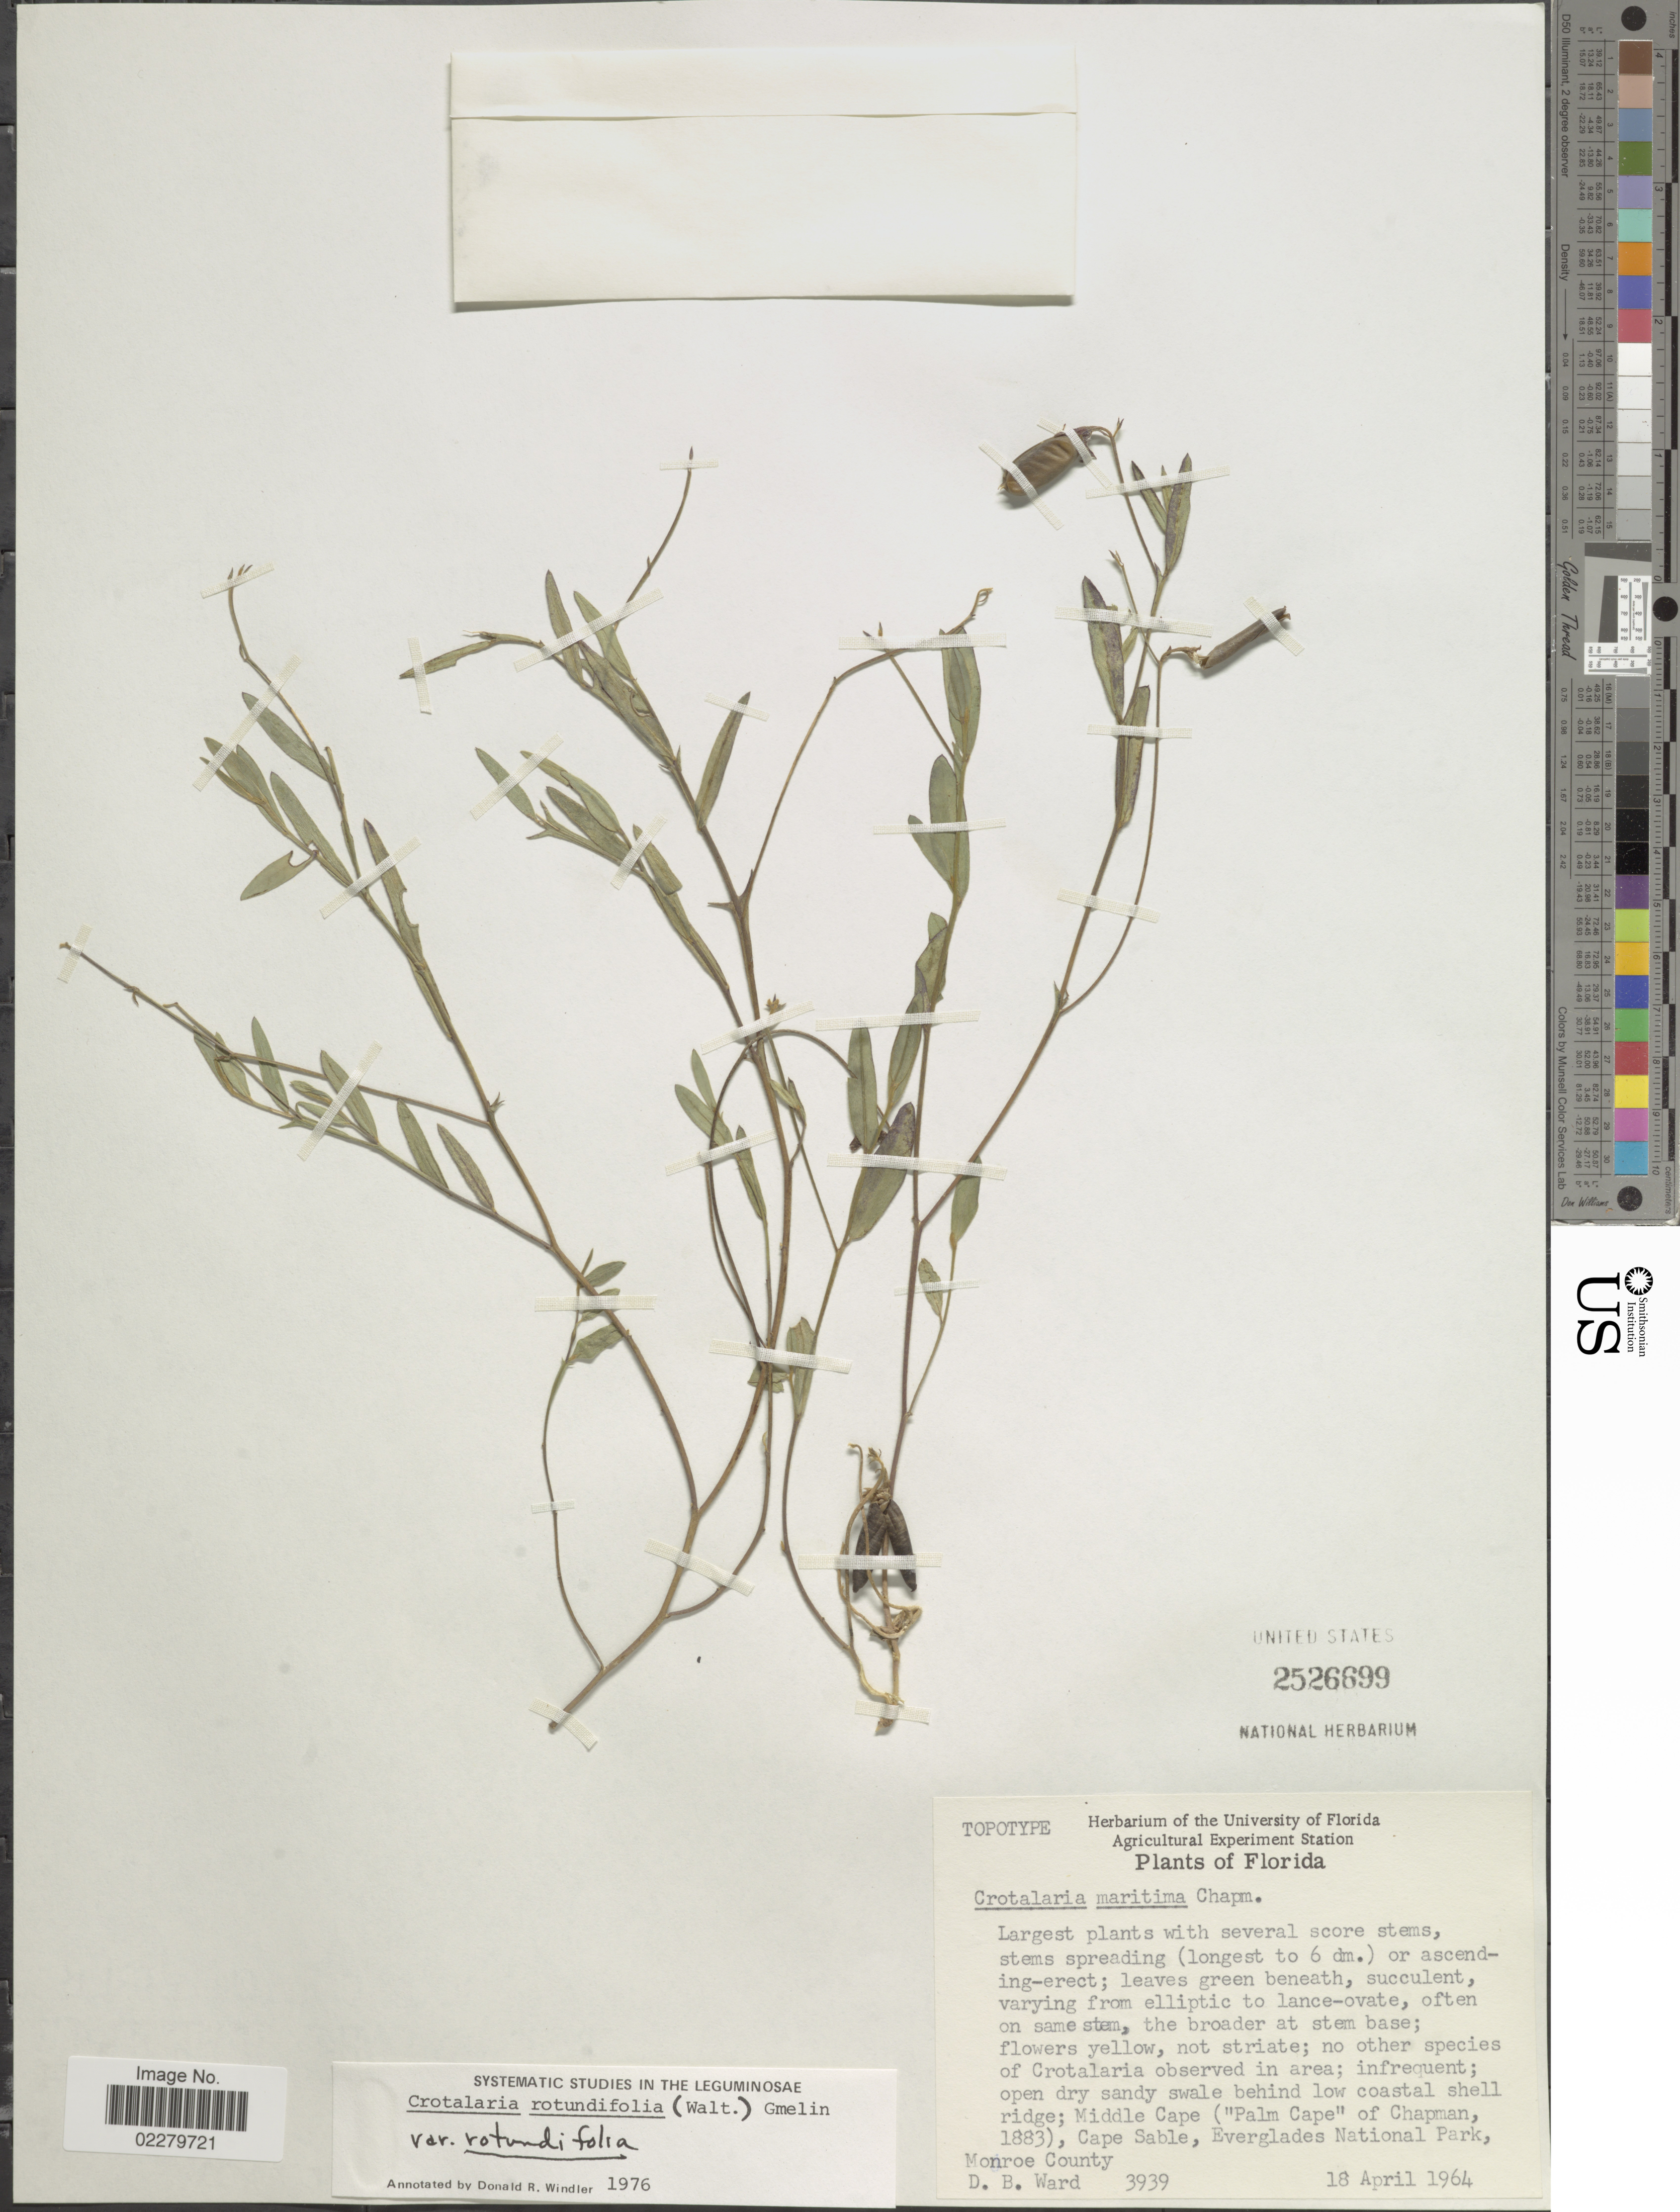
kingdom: Plantae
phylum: Tracheophyta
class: Magnoliopsida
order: Fabales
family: Fabaceae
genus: Crotalaria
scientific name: Crotalaria rotundifolia var. rotundifolia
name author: (Walter) J.F. Gmel.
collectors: D. B. Ward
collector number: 3939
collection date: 1964-04-18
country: United States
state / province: Florida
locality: Open dry sandy swale behind low coastal shell ridge; Middle Cape ("Palm Cape" of Chappman, 1883), Cape Sable, Everglades National Park, Monroe County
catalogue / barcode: US 2526699